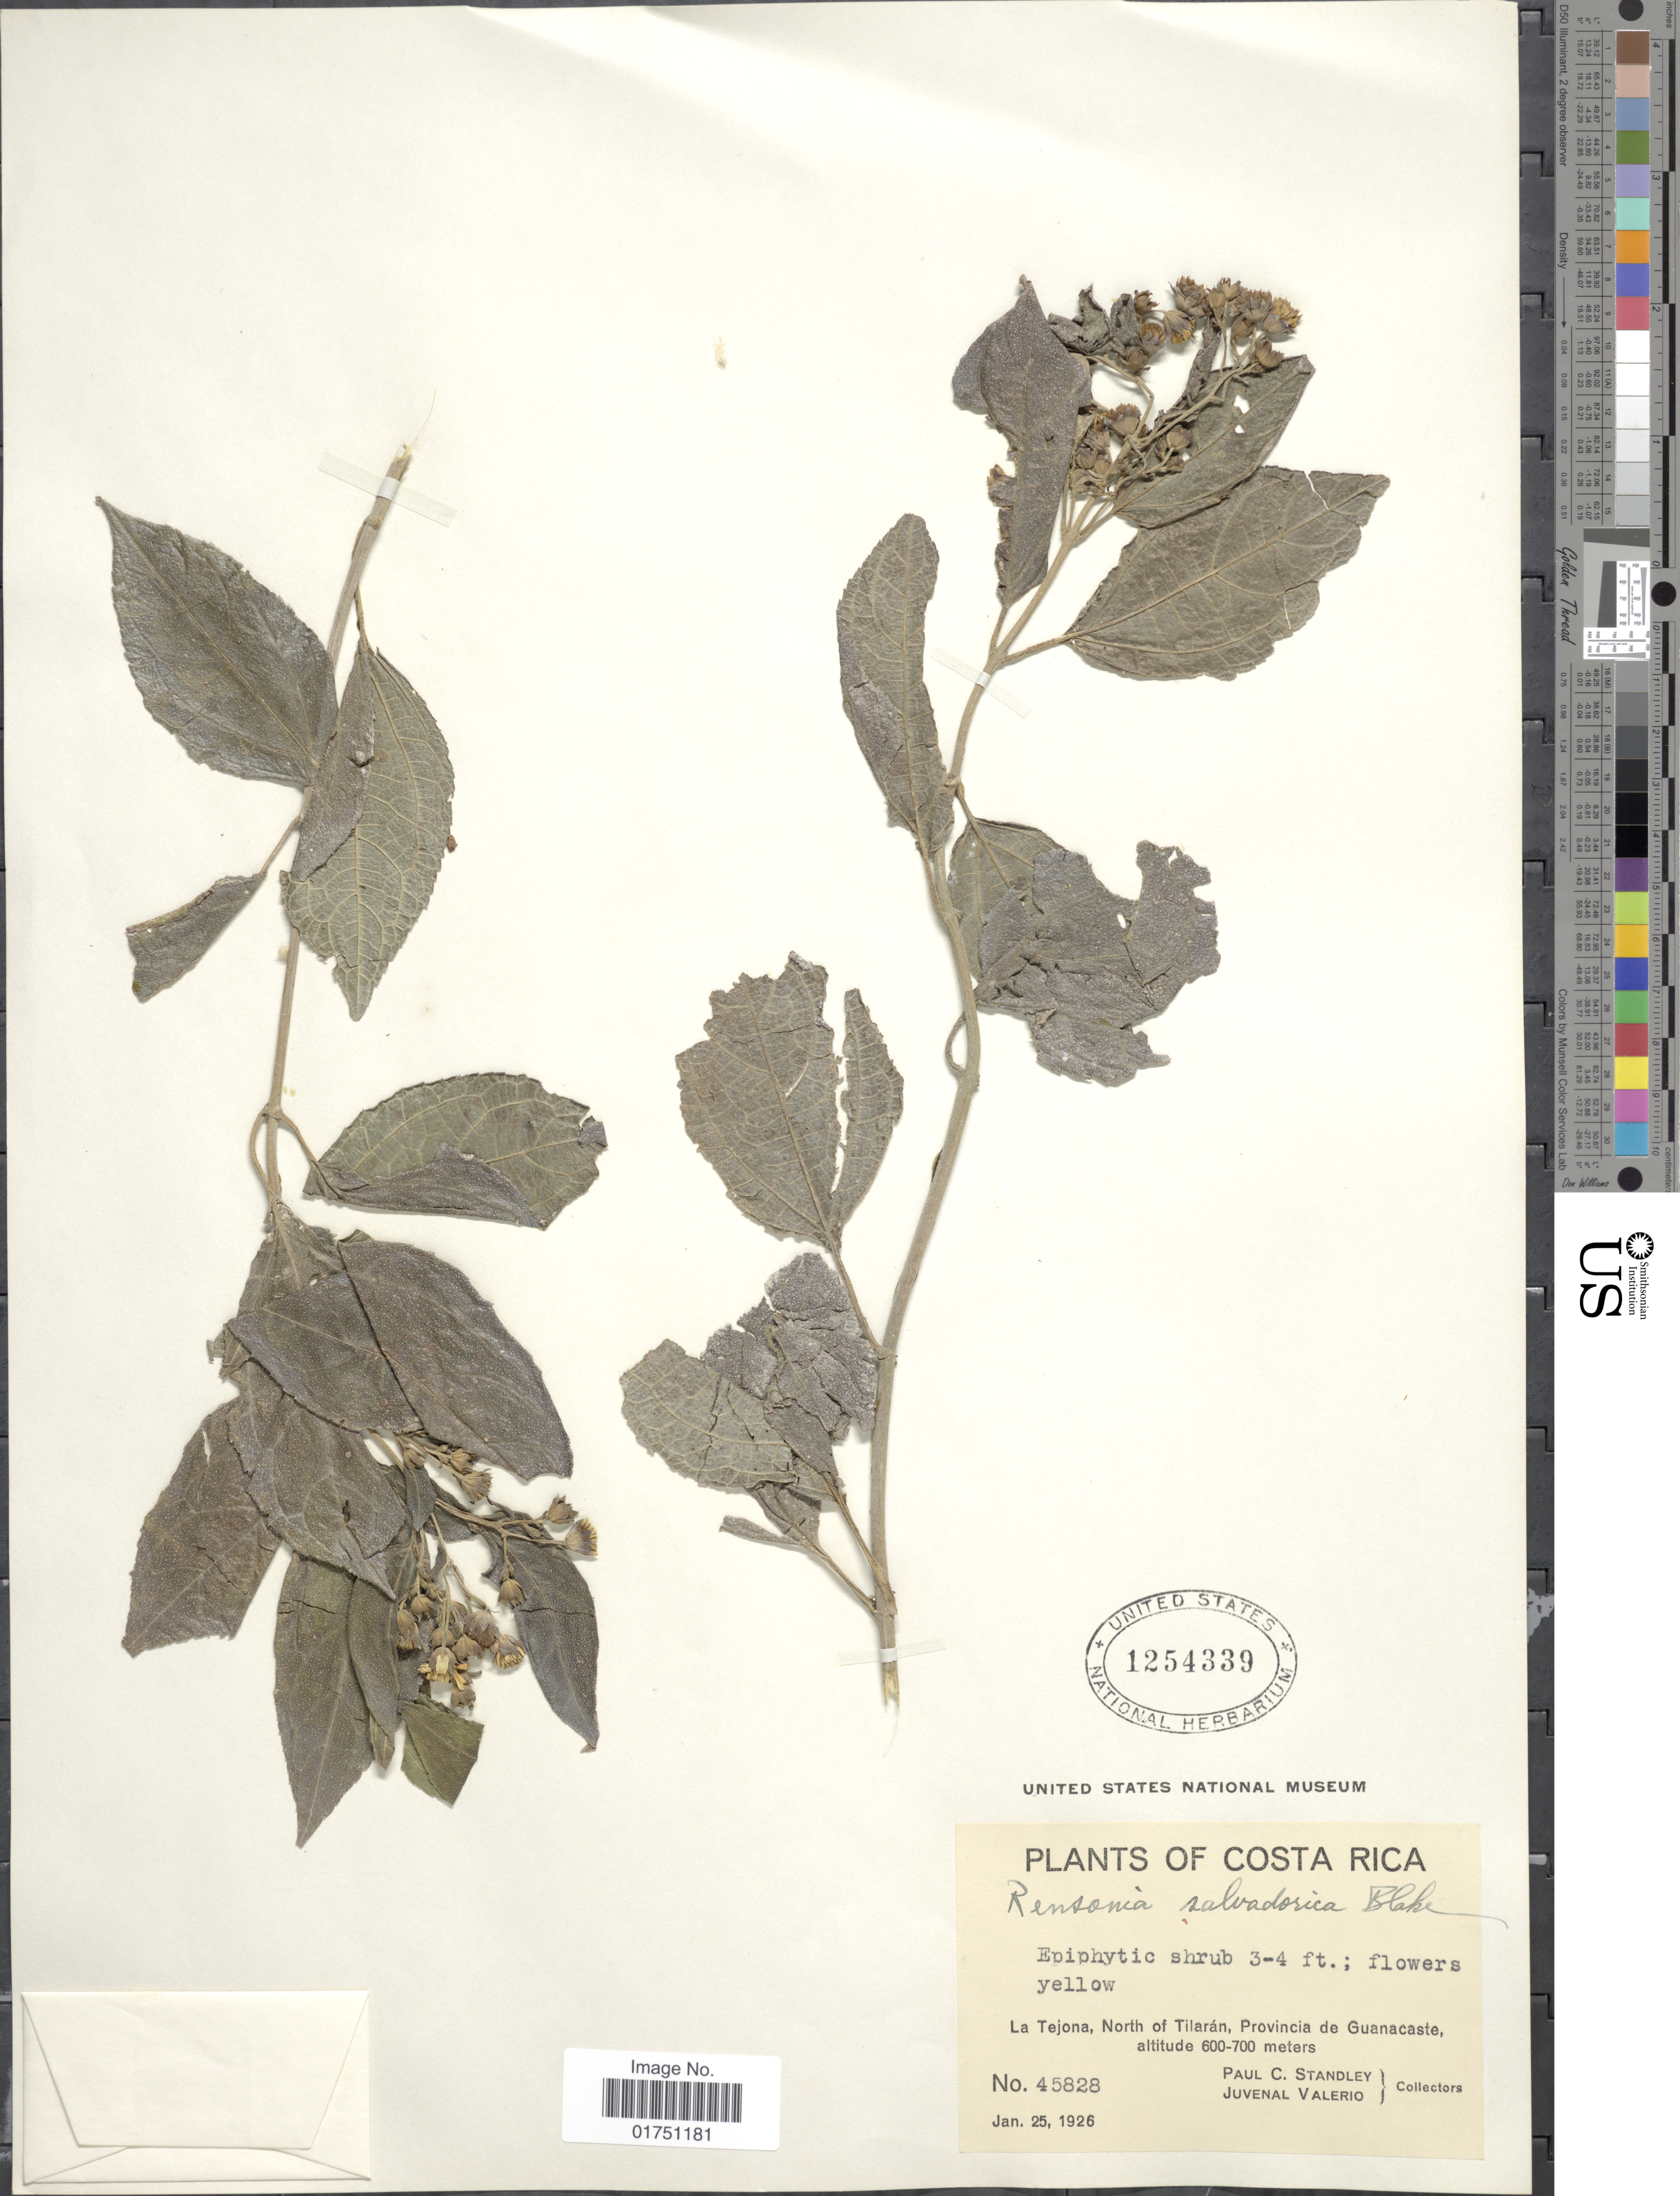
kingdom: Plantae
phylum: Tracheophyta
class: Magnoliopsida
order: Asterales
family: Asteraceae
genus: Rensonia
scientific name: Rensonia salvadorica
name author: S.F. Blake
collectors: P. C. Standley & J. Valerio R.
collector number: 45828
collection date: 1926-01-25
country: Costa Rica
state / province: Guanacaste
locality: La Tejona, North of Tilarán, Provincia de Guanacaste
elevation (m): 600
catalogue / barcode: US 1254339